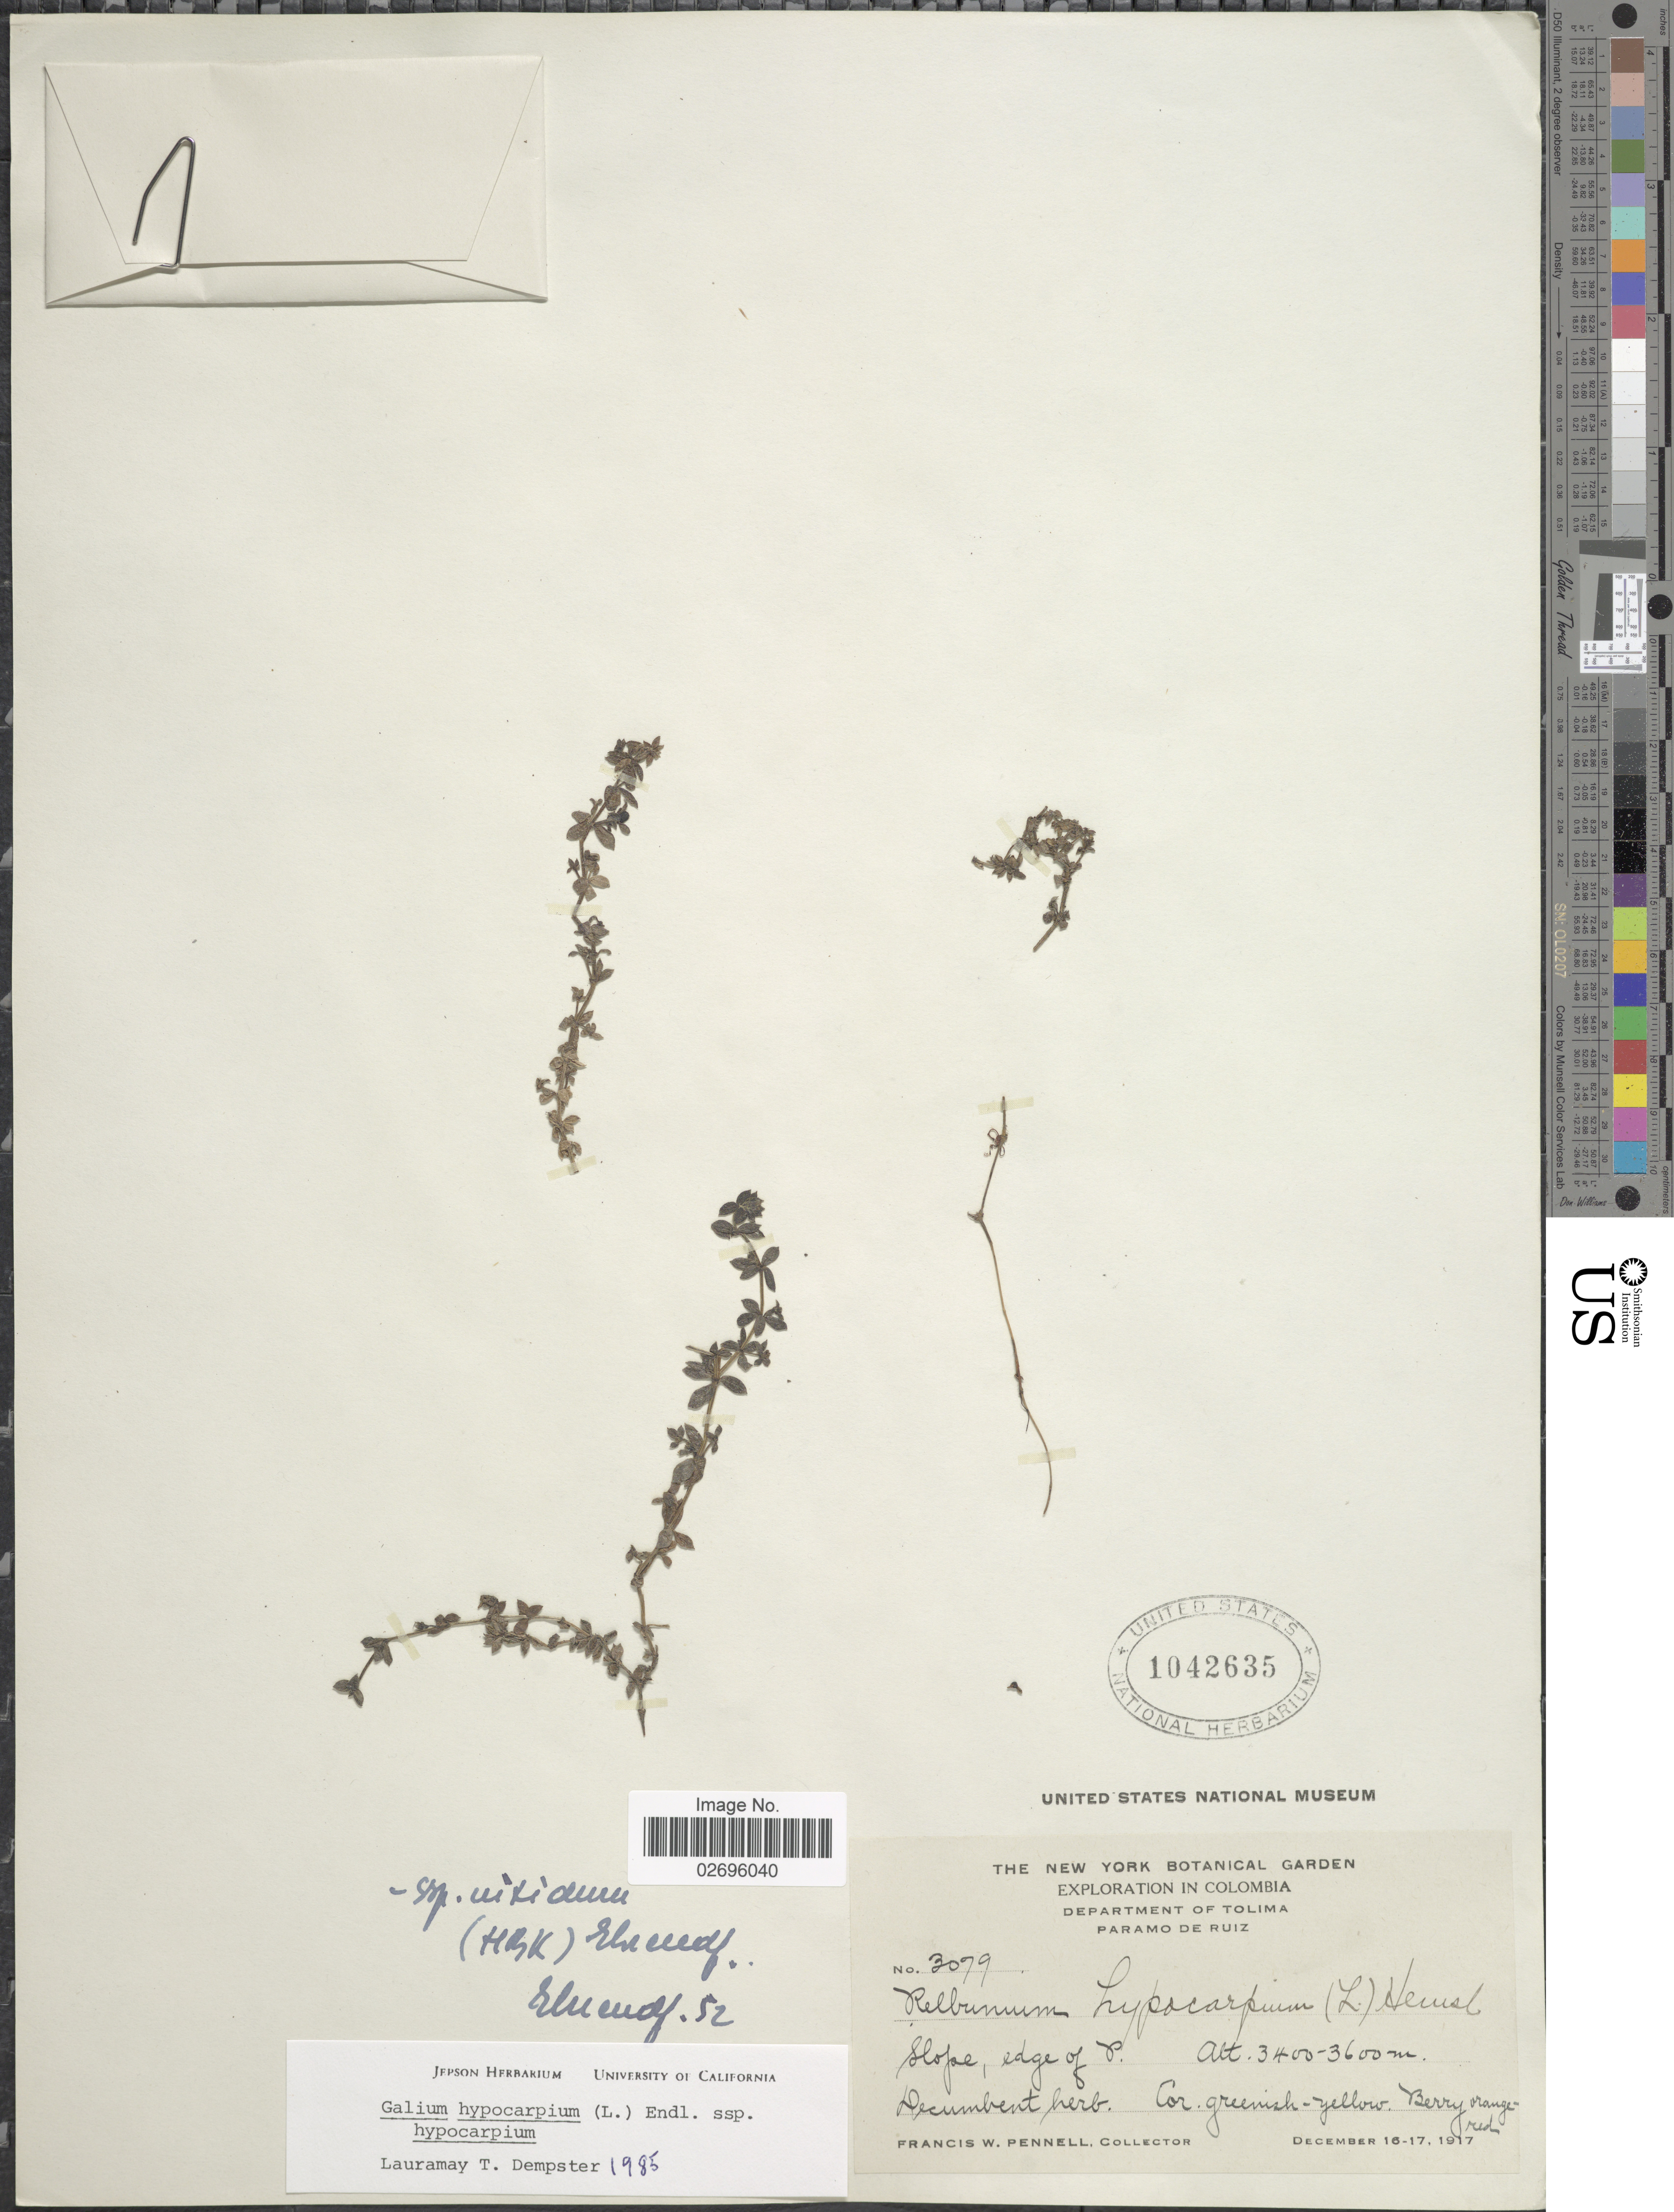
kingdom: Plantae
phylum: Tracheophyta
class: Magnoliopsida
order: Gentianales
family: Rubiaceae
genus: Galium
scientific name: Galium hypocarpium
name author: (L.) Endl. ex Griseb.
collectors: F. W. Pennell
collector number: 3079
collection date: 1917-12-16/1917-12-17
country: Colombia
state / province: Tolima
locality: Department of Tolima. Paramo de Ruiz. Slope edge of P.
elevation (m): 3400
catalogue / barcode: US 1042635